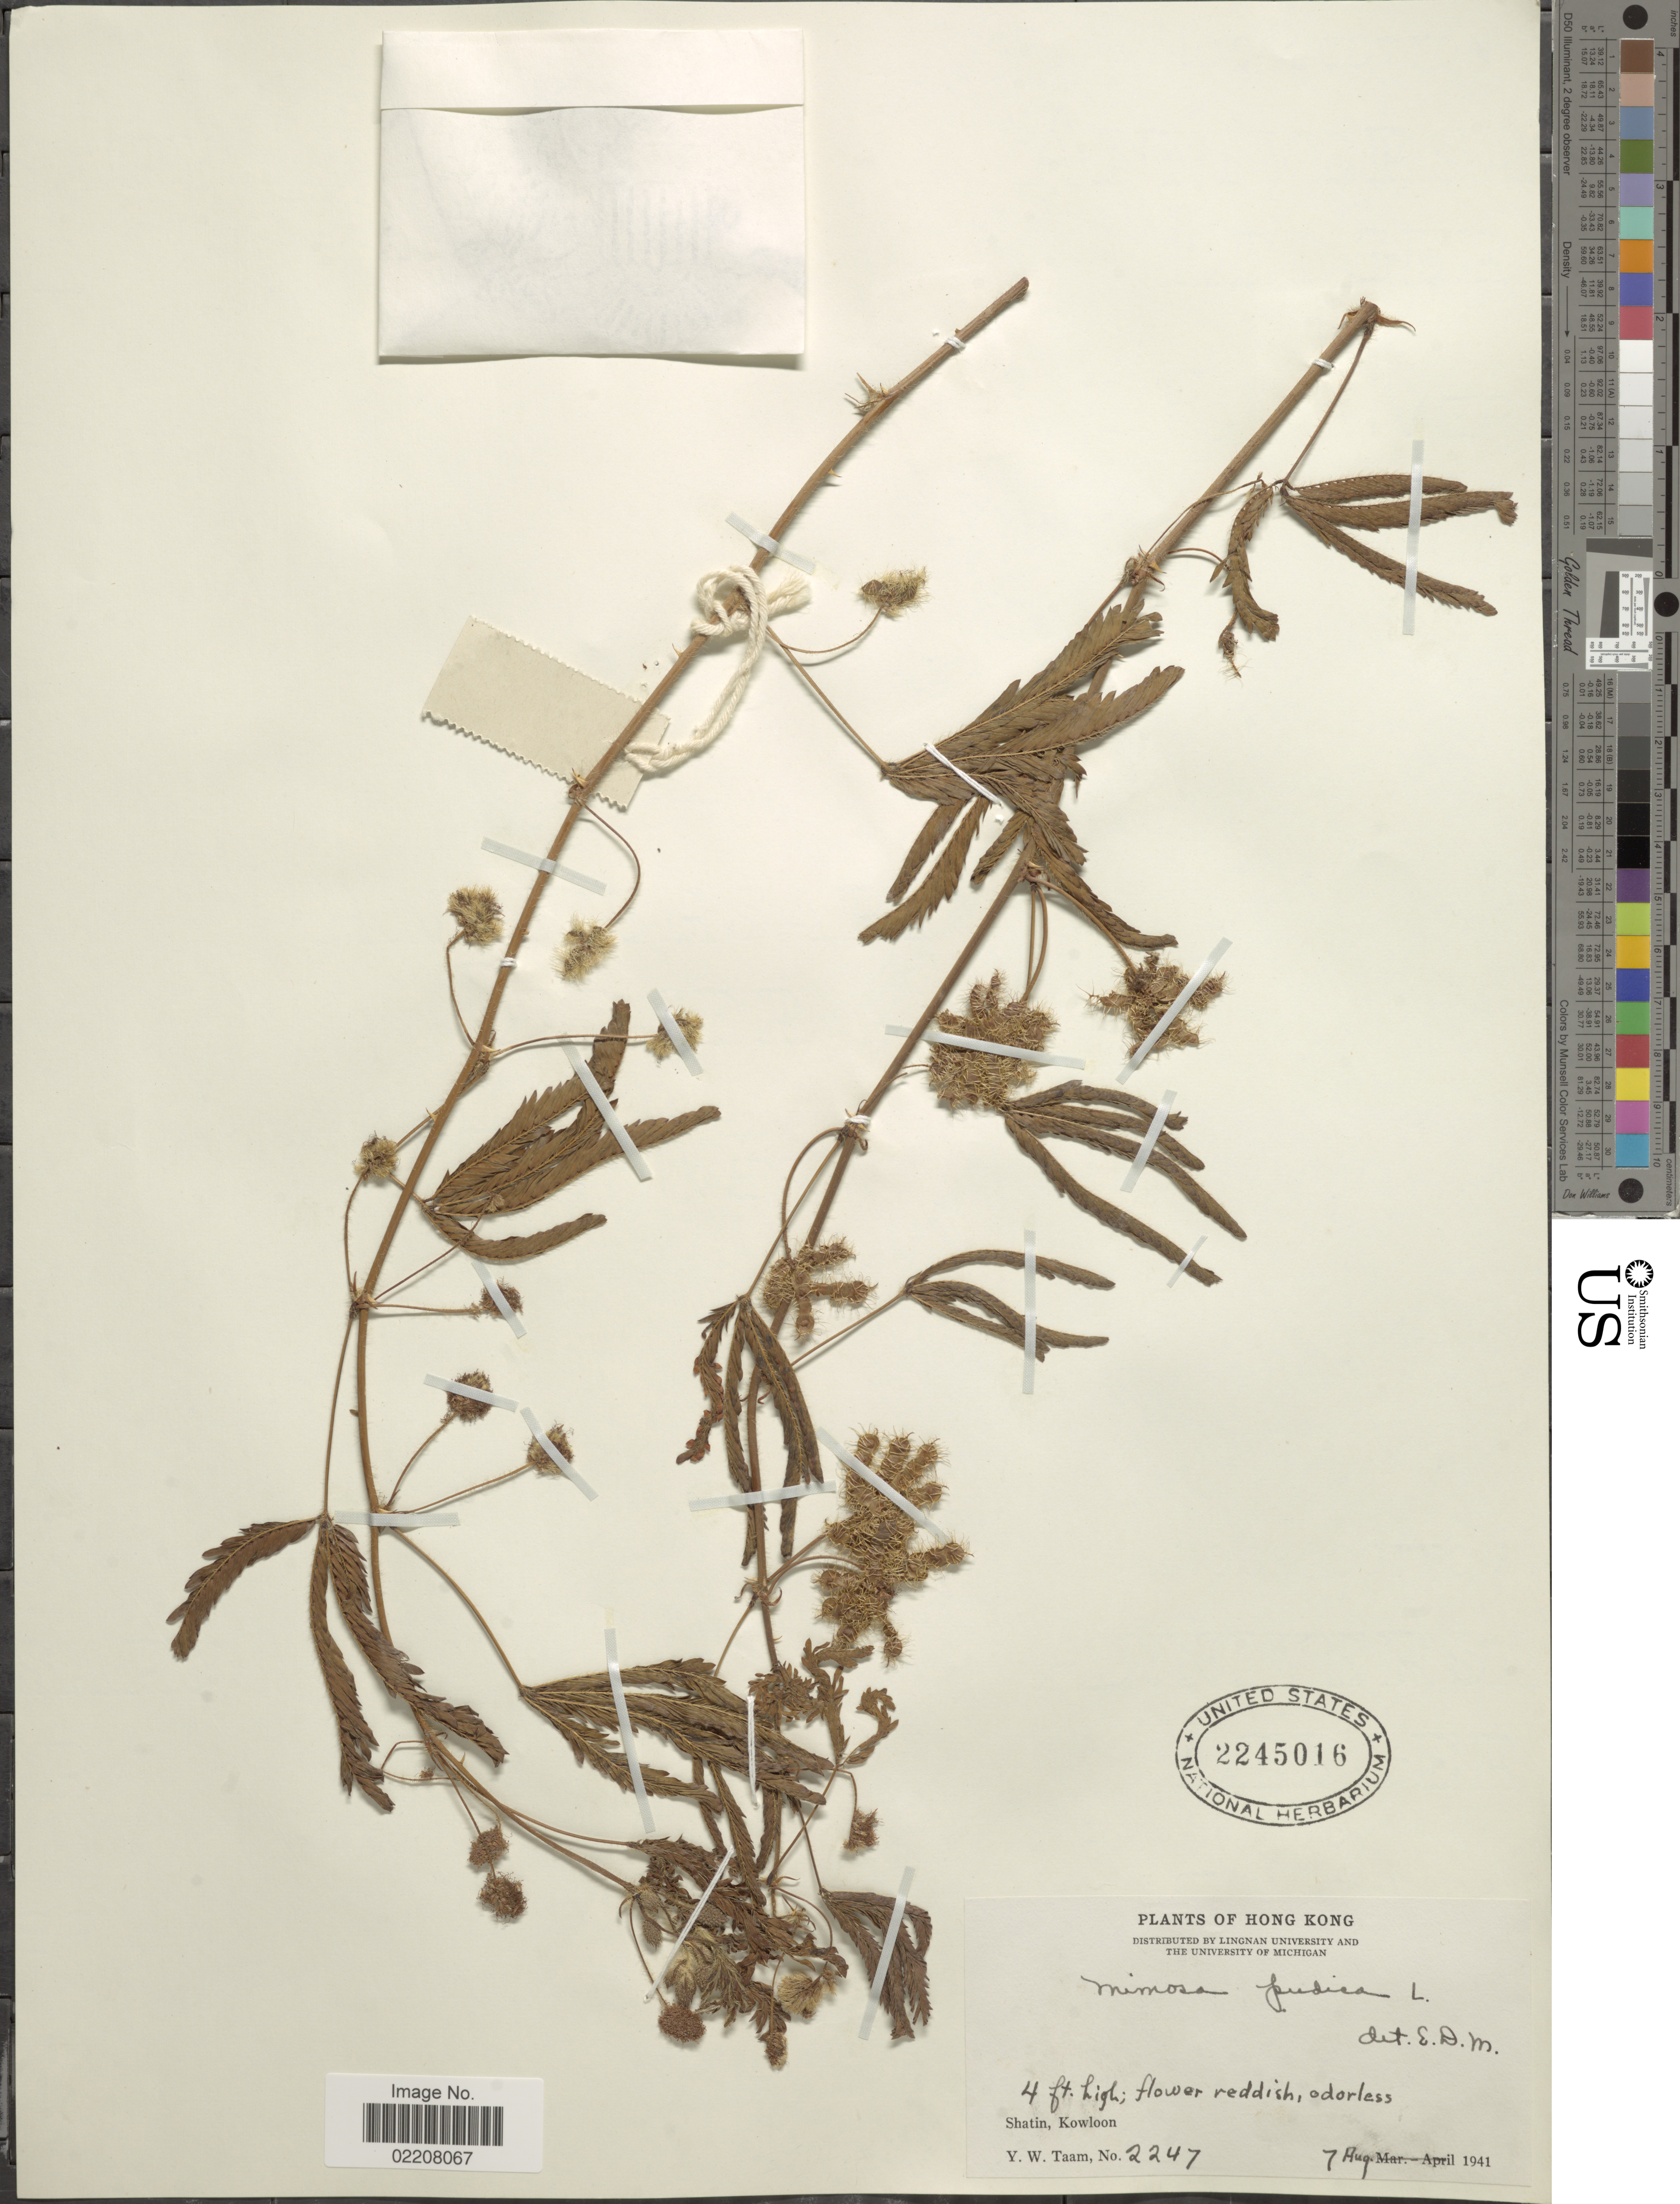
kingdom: Plantae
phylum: Tracheophyta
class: Magnoliopsida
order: Fabales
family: Fabaceae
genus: Mimosa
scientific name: Mimosa pudica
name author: L.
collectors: Y. W. Taam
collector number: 2247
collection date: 1941-08-07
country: China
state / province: Hong Kong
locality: Shatin, Kowloon.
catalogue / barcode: US 2245016